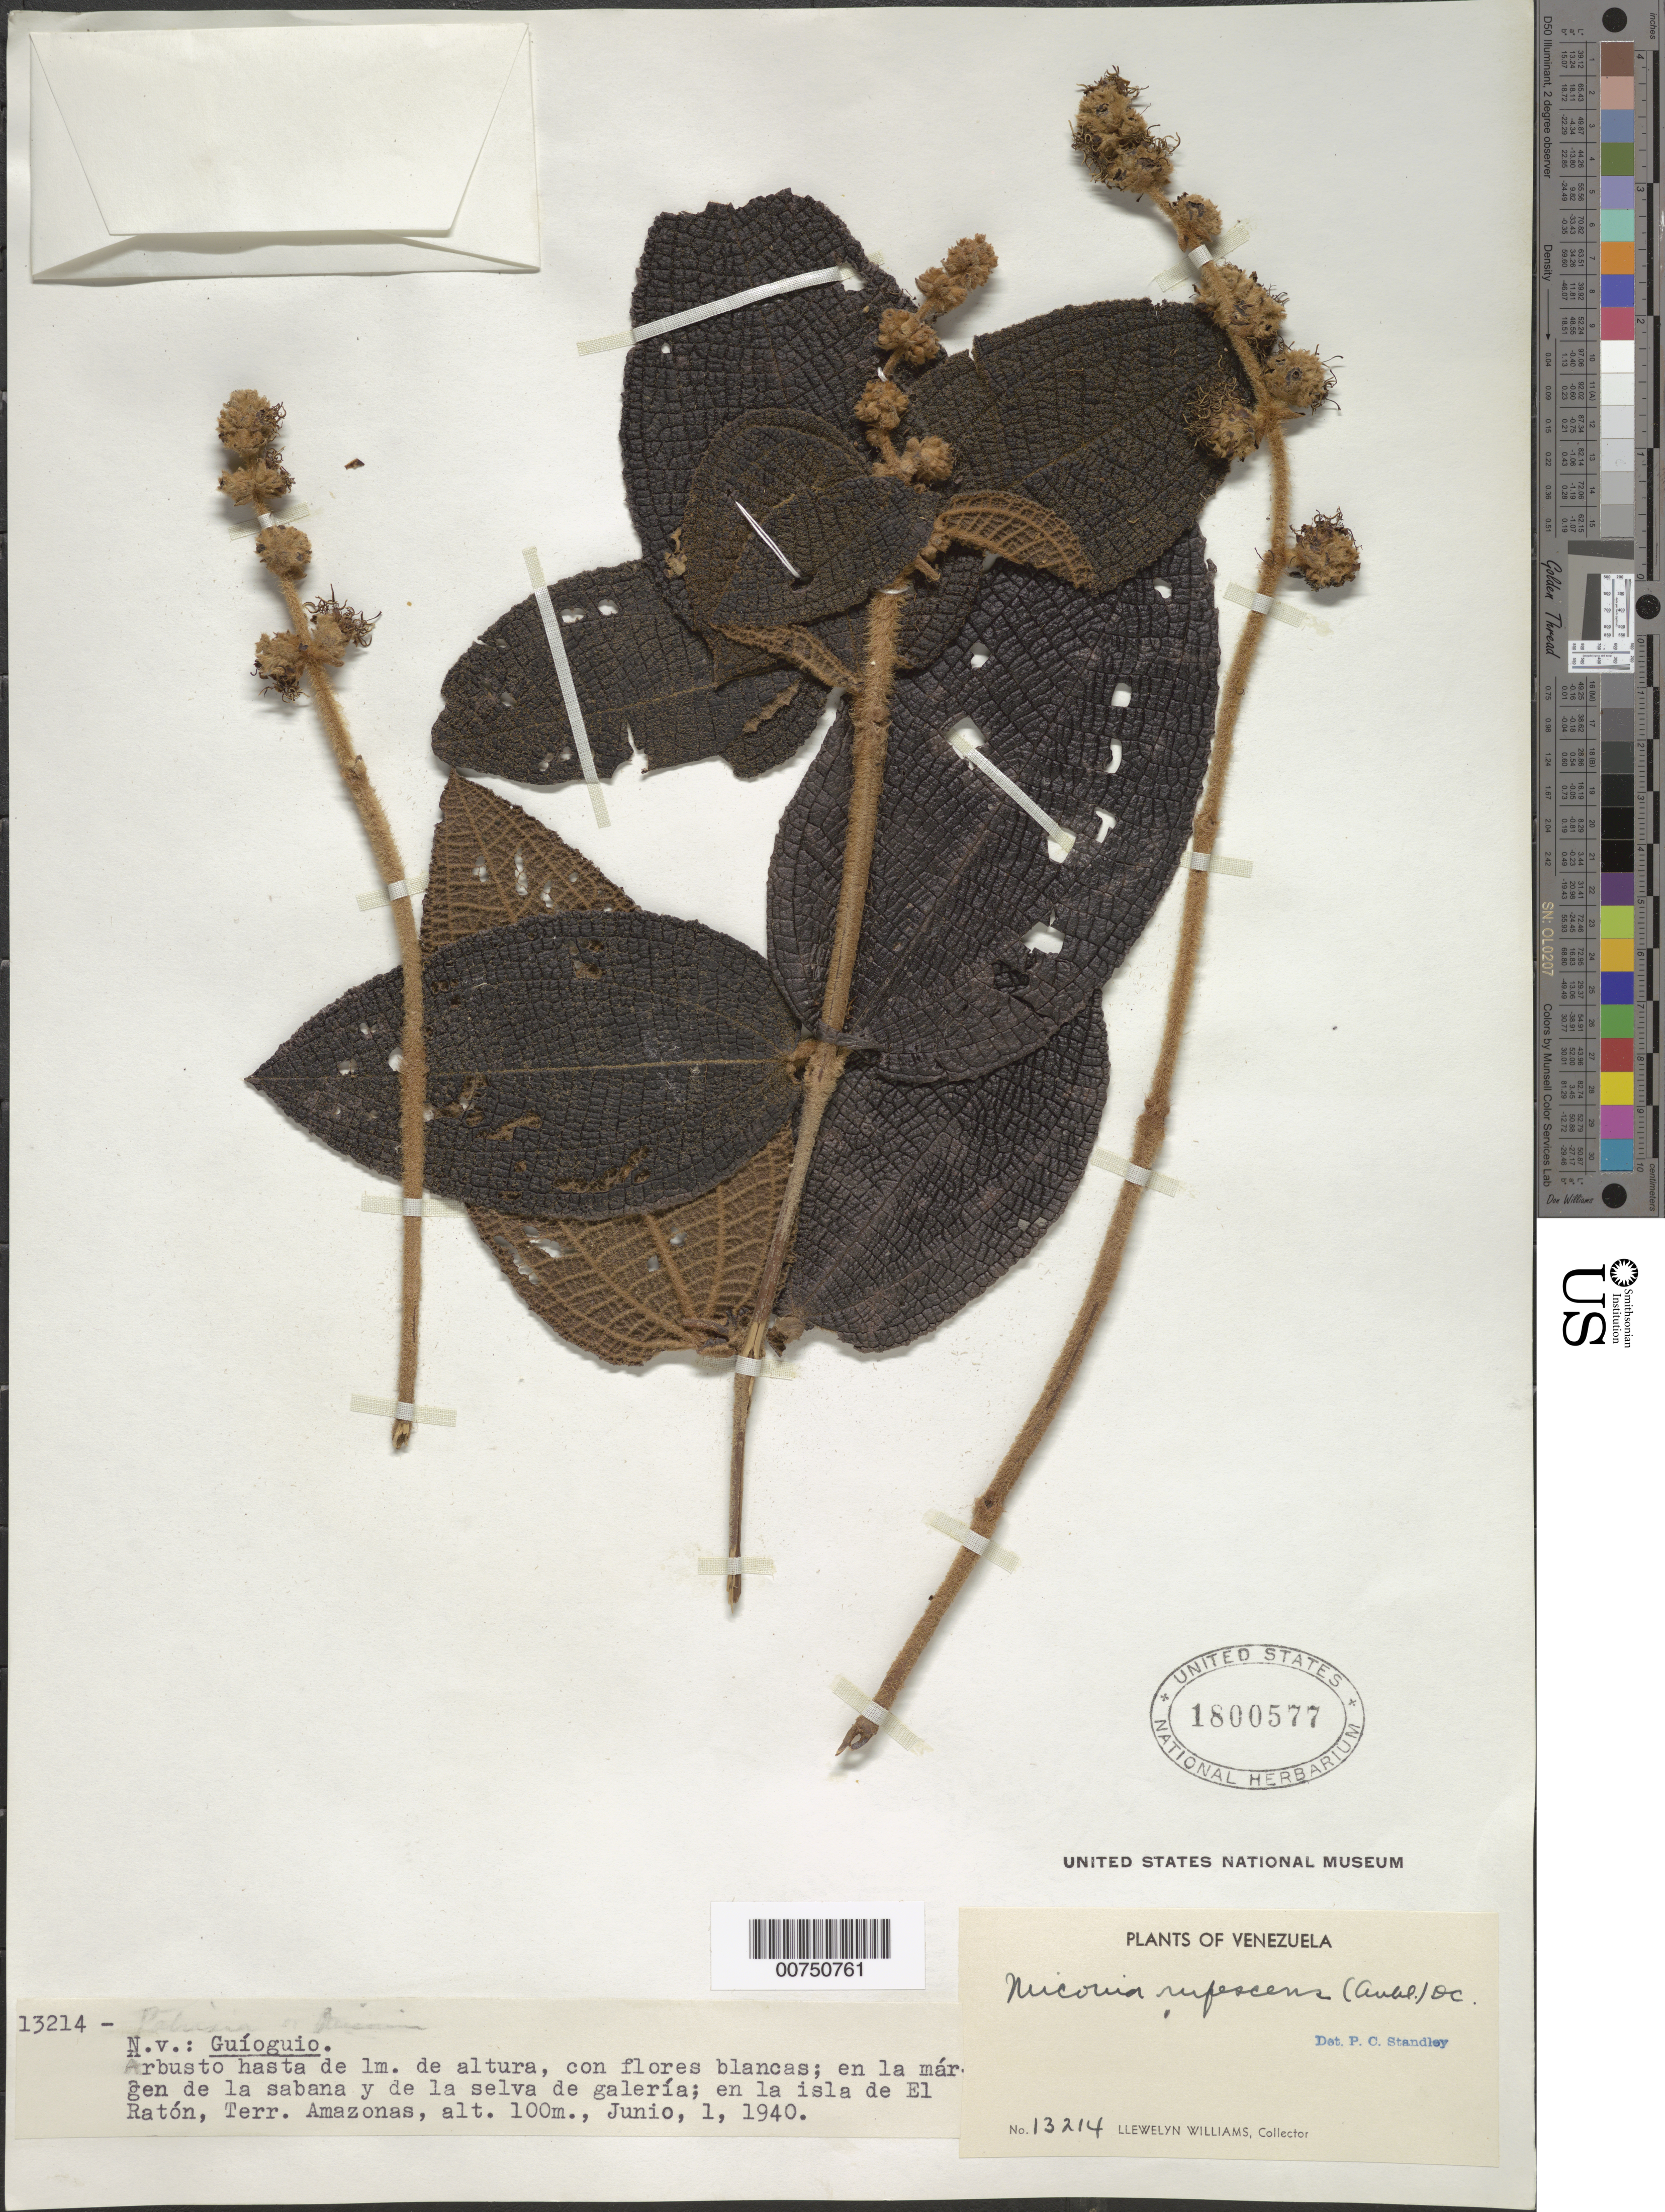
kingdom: Plantae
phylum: Tracheophyta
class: Magnoliopsida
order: Myrtales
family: Melastomataceae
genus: Miconia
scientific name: Miconia rufescens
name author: (Aubl.) DC.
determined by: Standley, Paul C.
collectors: Ll. Williams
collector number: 13214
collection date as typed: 1-Jun-40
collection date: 1940-06-01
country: Venezuela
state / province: Amazonas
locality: Isla de El Ratón, Alto Orinoco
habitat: Margen de la sabana y de la selva de galeria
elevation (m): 100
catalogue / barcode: US 1800577